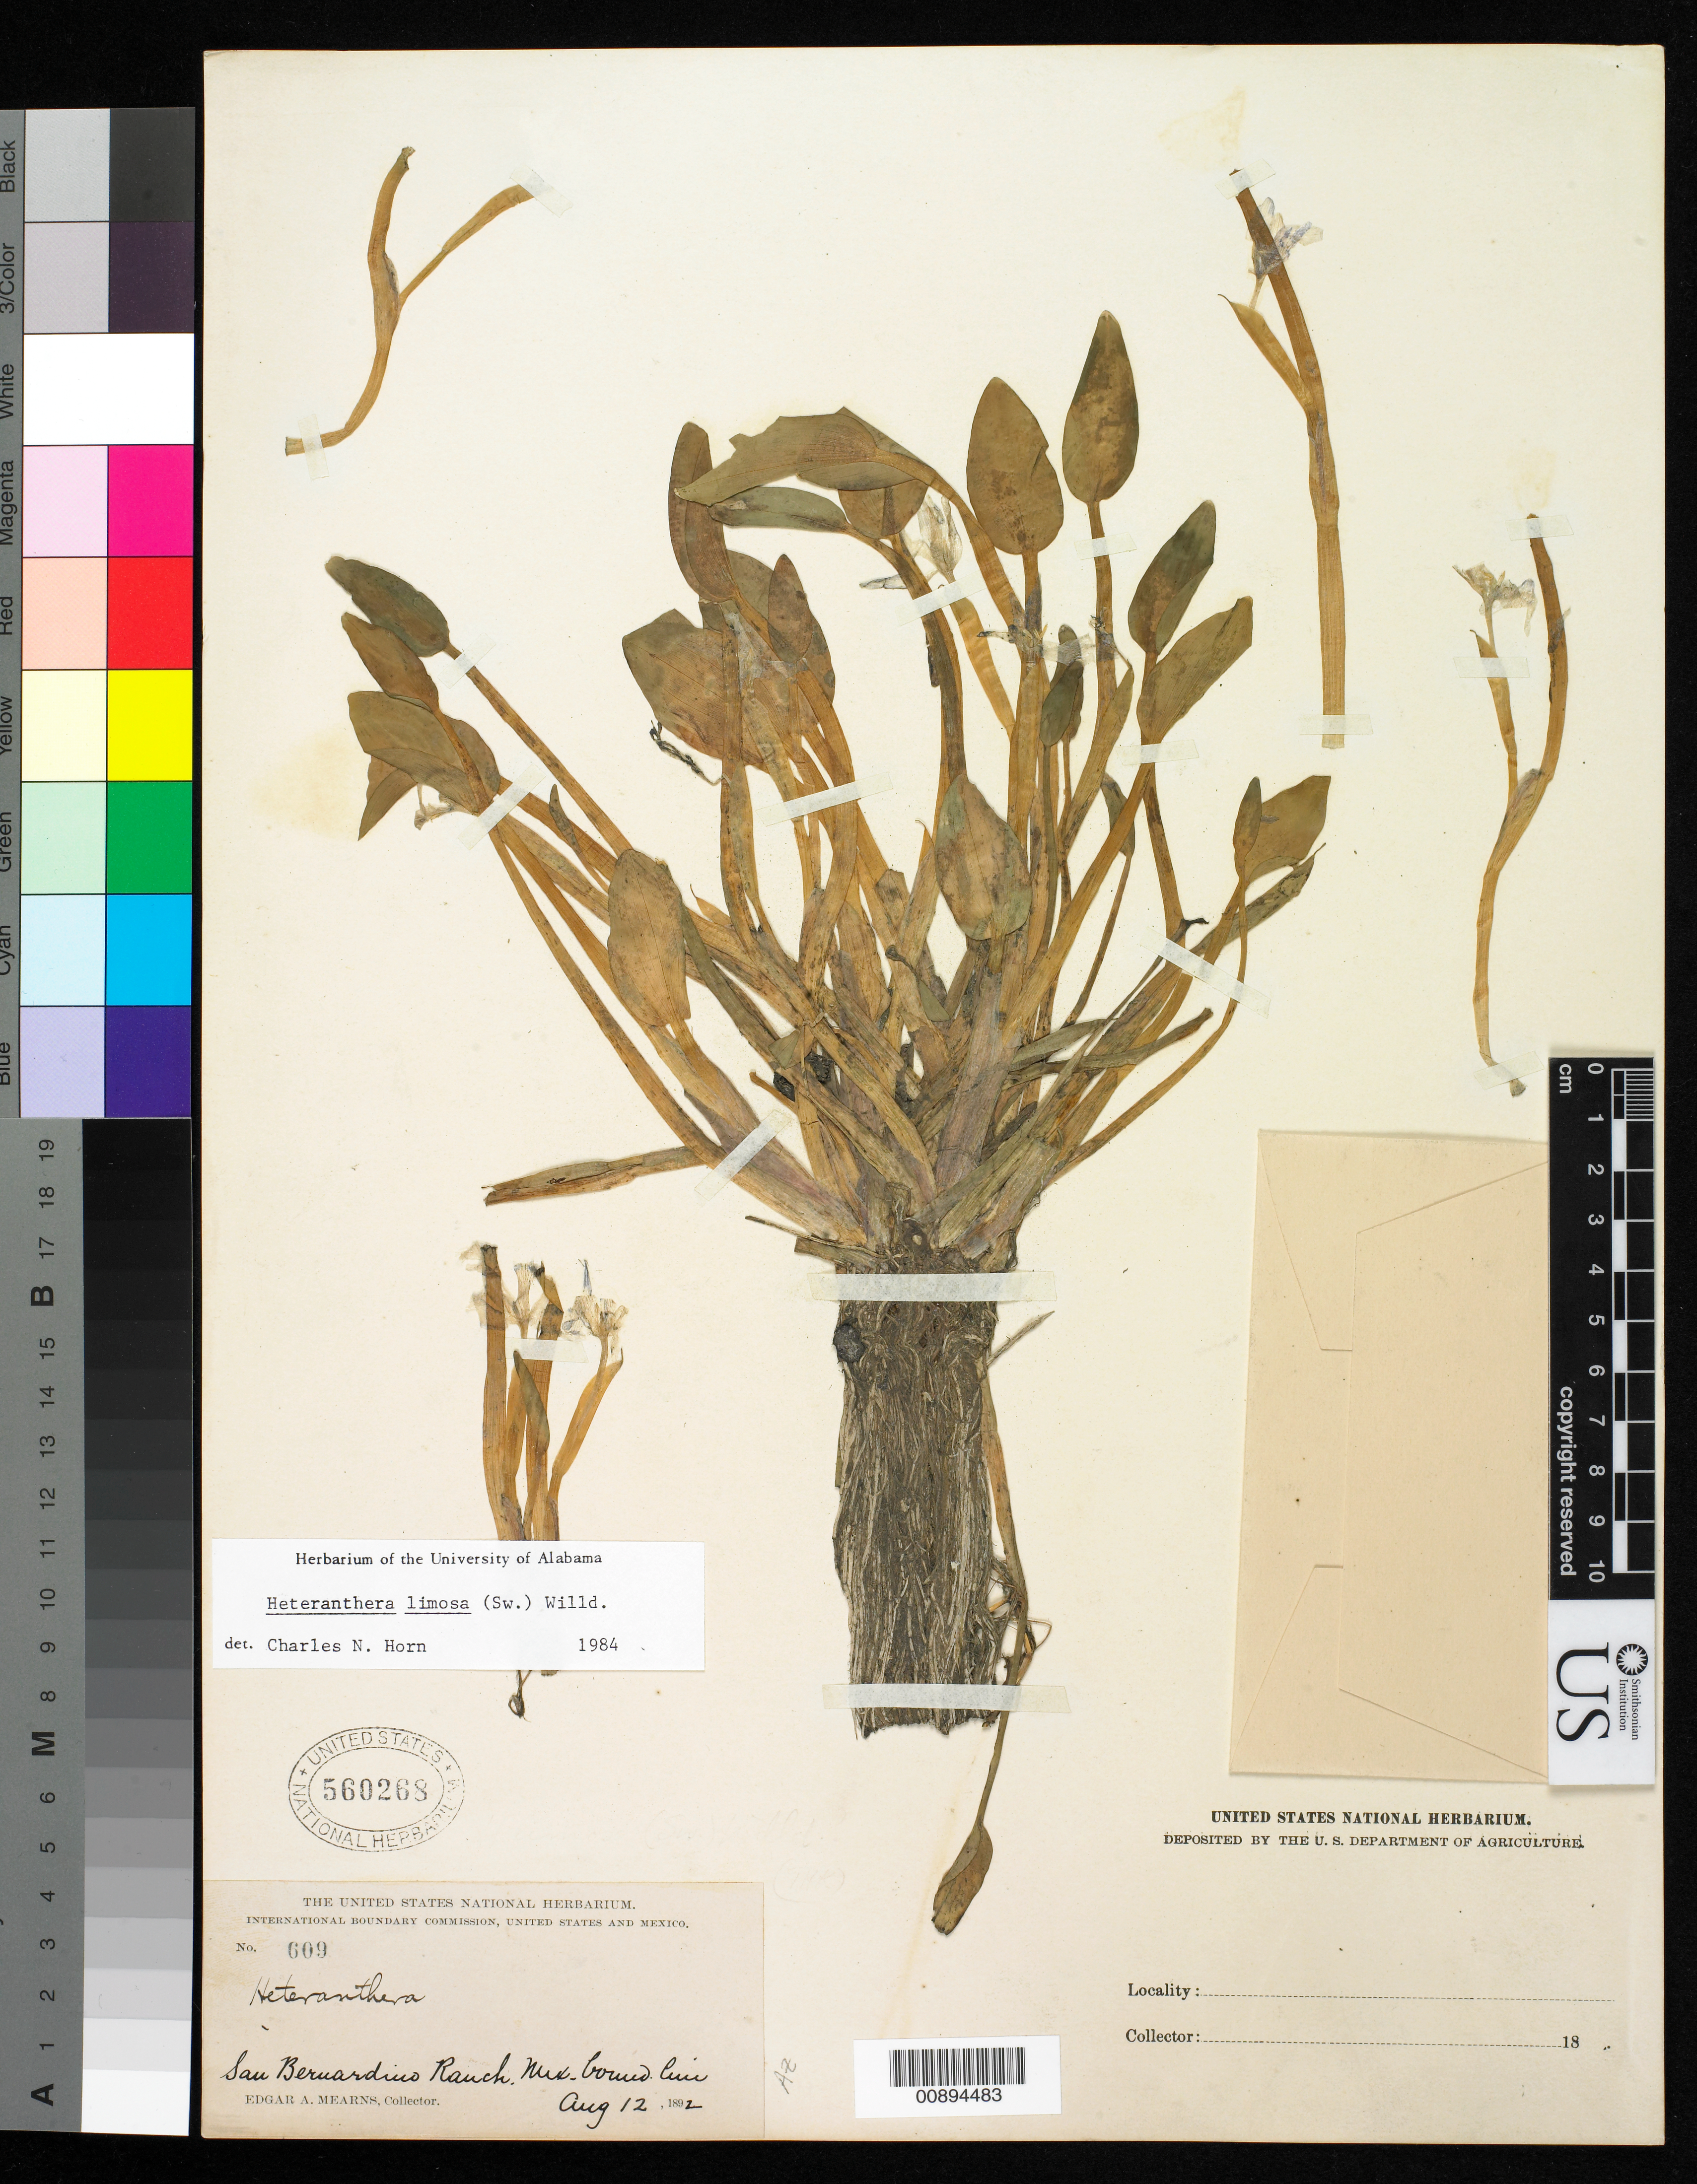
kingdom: Plantae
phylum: Tracheophyta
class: Liliopsida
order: Commelinales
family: Pontederiaceae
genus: Heteranthera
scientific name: Heteranthera limosa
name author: (Sw.) Willd.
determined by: Horn, Charles N.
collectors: E. A. Mearns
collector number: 609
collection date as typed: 12 Aug 1892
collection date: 1892-08-12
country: United States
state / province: Arizona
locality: San Bernardino Ranch, Mexican Boundary Line.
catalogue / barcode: US 560268